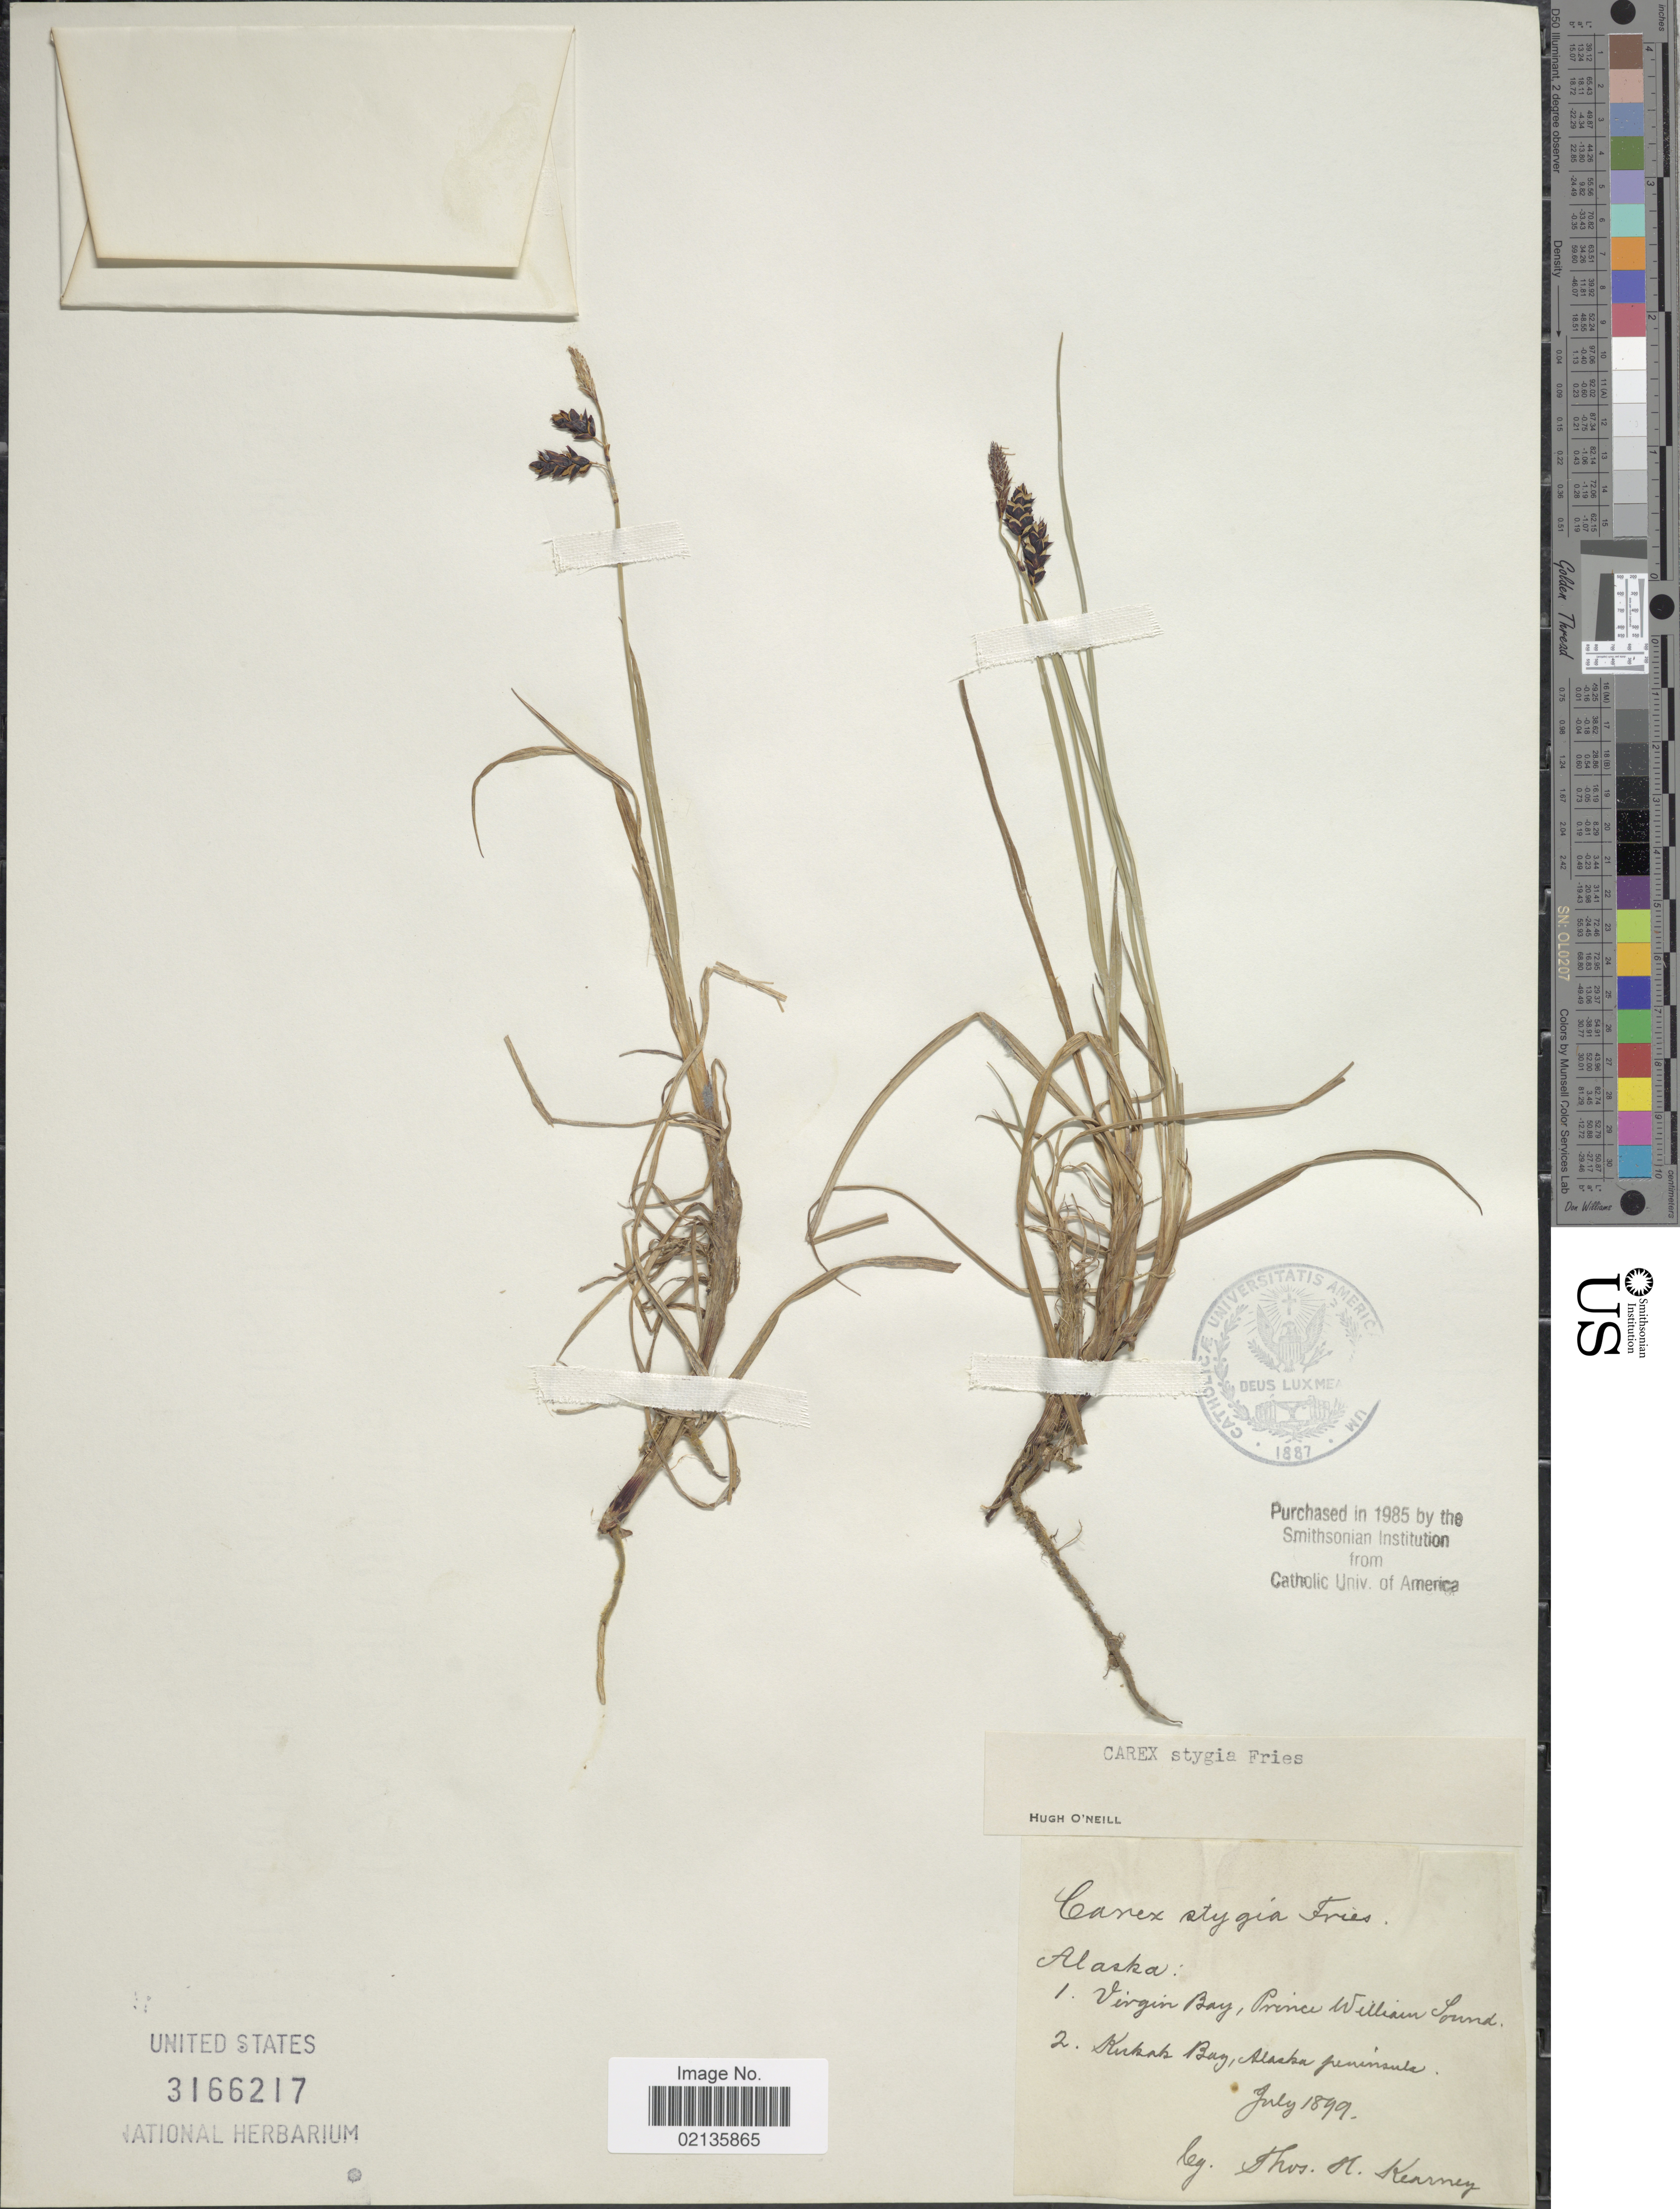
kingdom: Plantae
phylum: Tracheophyta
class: Liliopsida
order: Poales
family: Cyperaceae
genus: Carex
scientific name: Carex x stygia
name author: Fr.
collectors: T. H. Kearney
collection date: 1899-07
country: United States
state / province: Alaska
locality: Virgin Bay, Prince William Sound, Kurkak Bay, Alaska Peninsula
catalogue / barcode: US 3162217